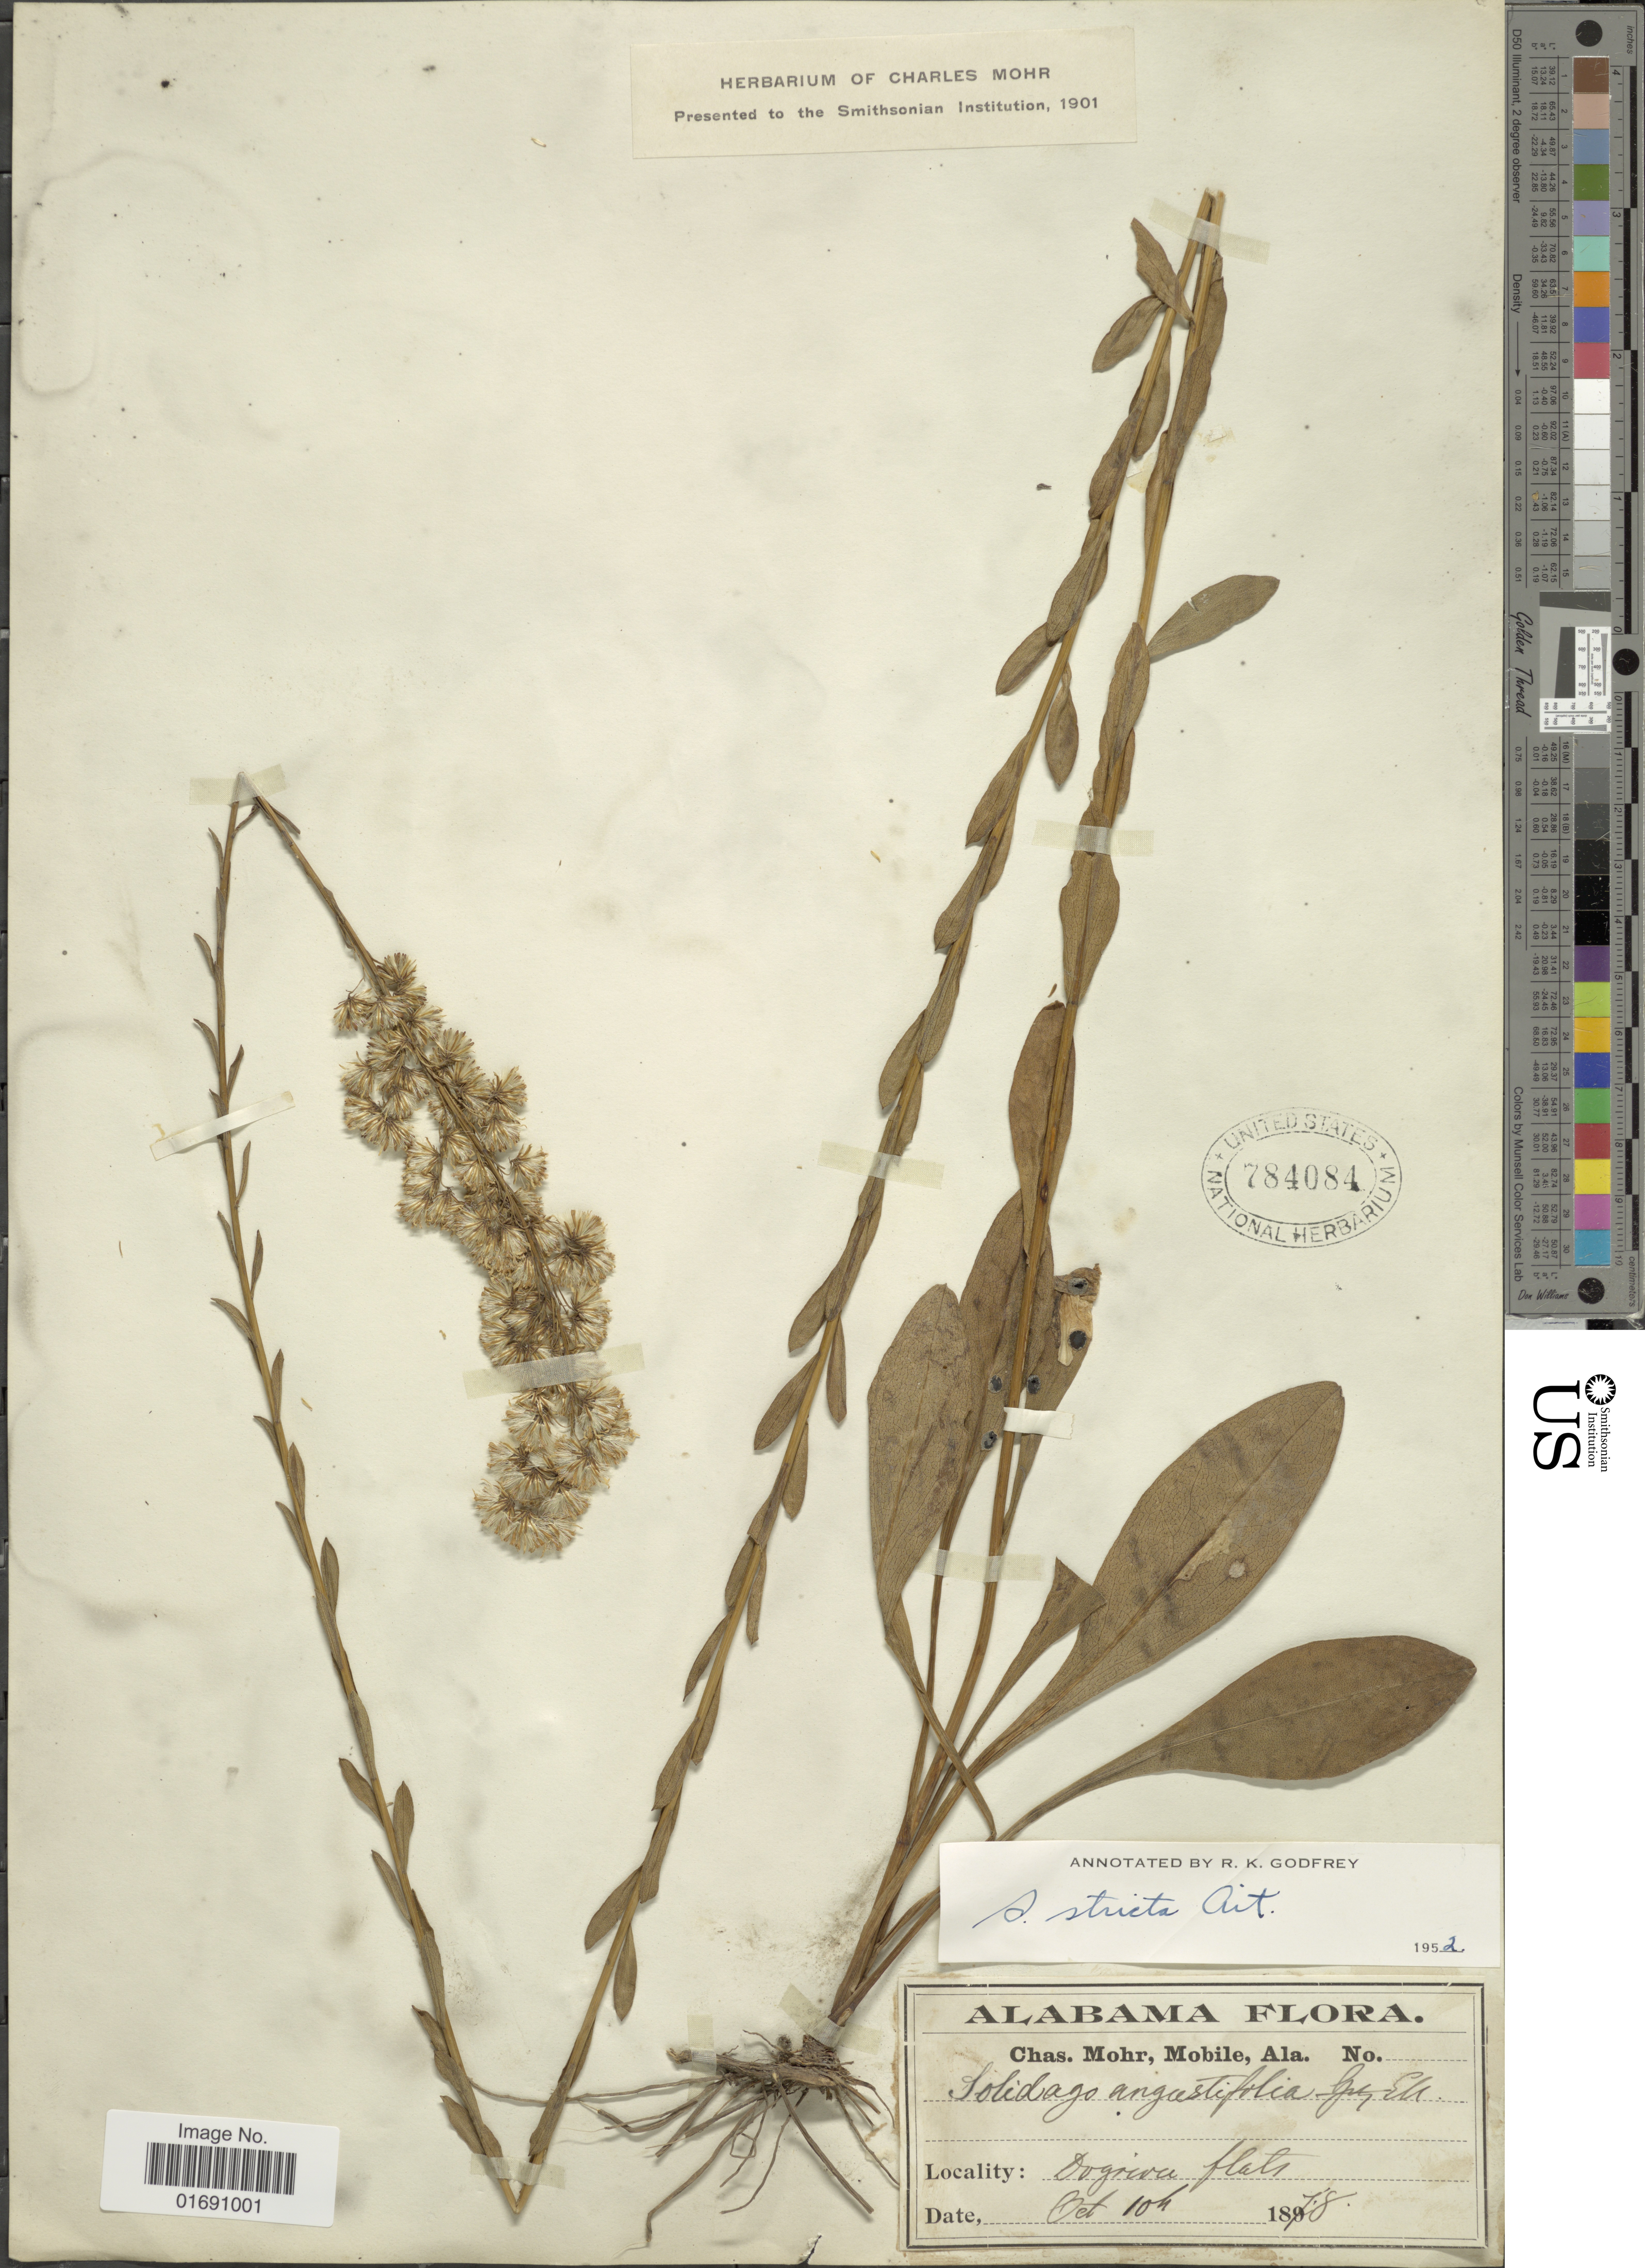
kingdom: Plantae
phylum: Tracheophyta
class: Magnoliopsida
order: Asterales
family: Asteraceae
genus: Solidago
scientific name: Solidago stricta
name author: Aiton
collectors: Mohr, C. T. (herbarium)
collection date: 1878-10-10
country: United States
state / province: Alabama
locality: Dogriver flats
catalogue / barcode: US 784084